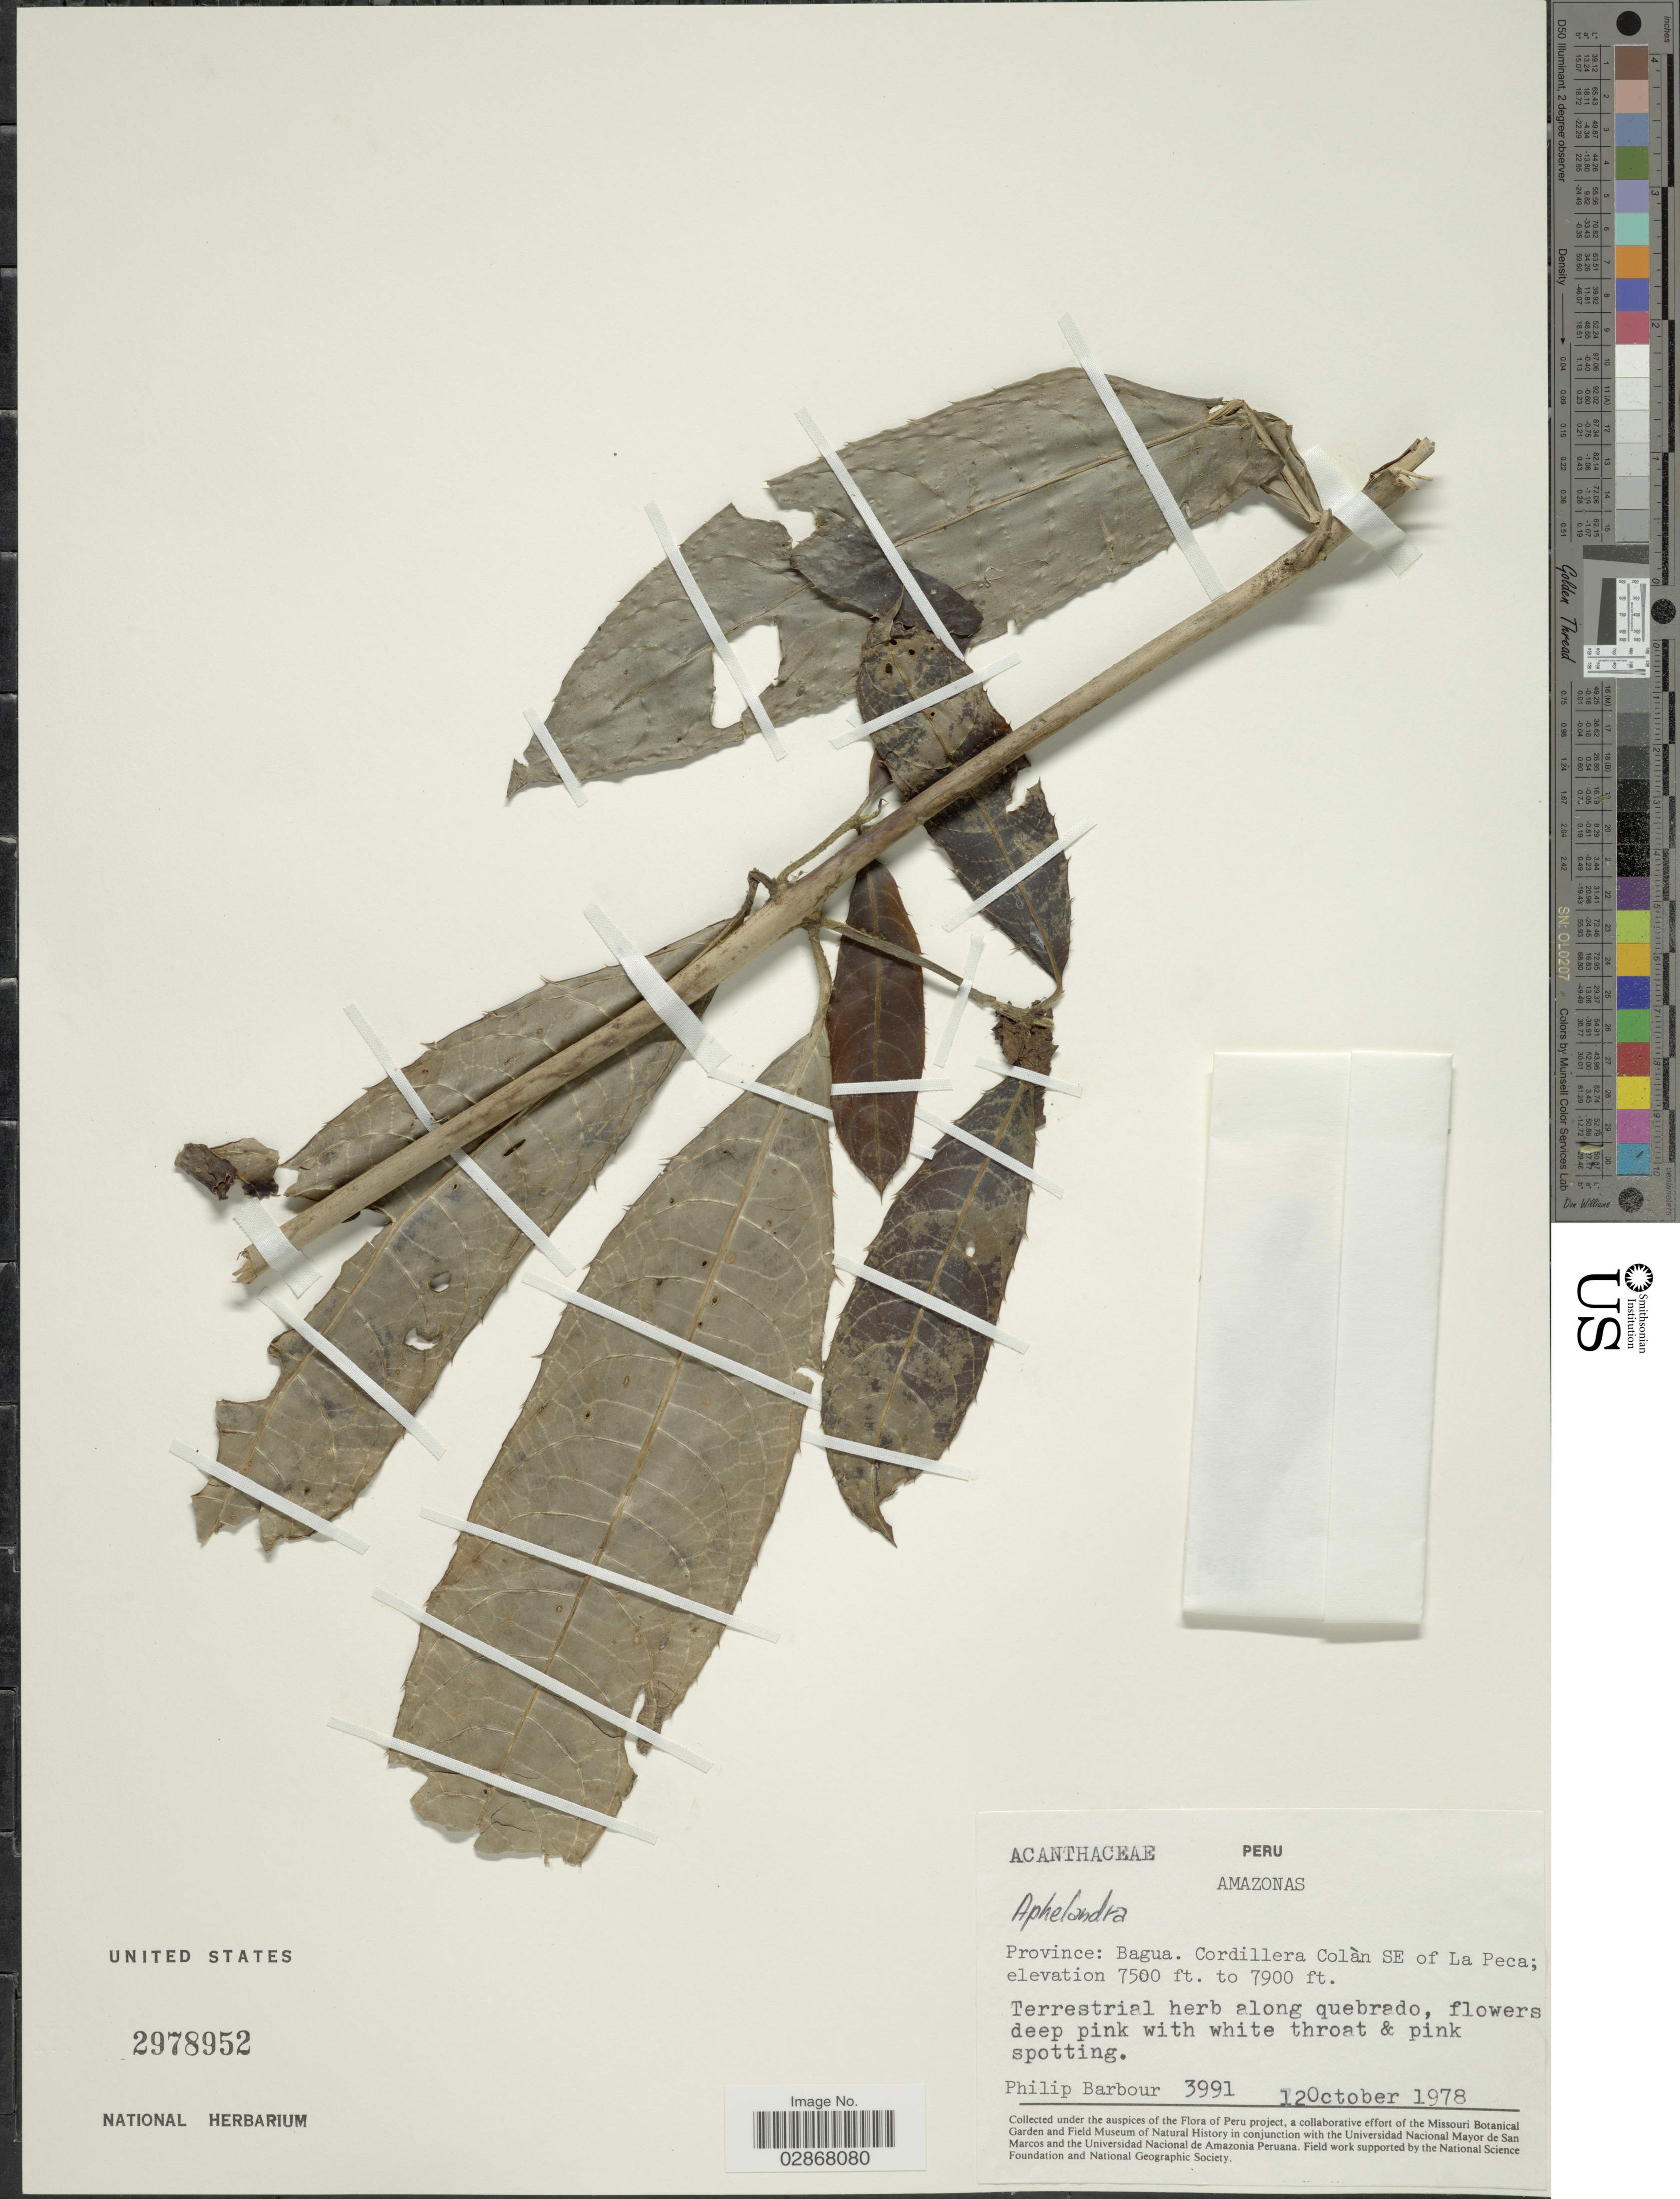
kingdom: Plantae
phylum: Tracheophyta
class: Magnoliopsida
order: Lamiales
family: Acanthaceae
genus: Aphelandra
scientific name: Aphelandra sp.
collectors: P. Barbour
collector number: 3991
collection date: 1978-10-12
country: Peru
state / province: Amazonas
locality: Province: Bagua. Cordillera Colàn SE of La Peca.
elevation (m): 2286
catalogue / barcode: US 2978952